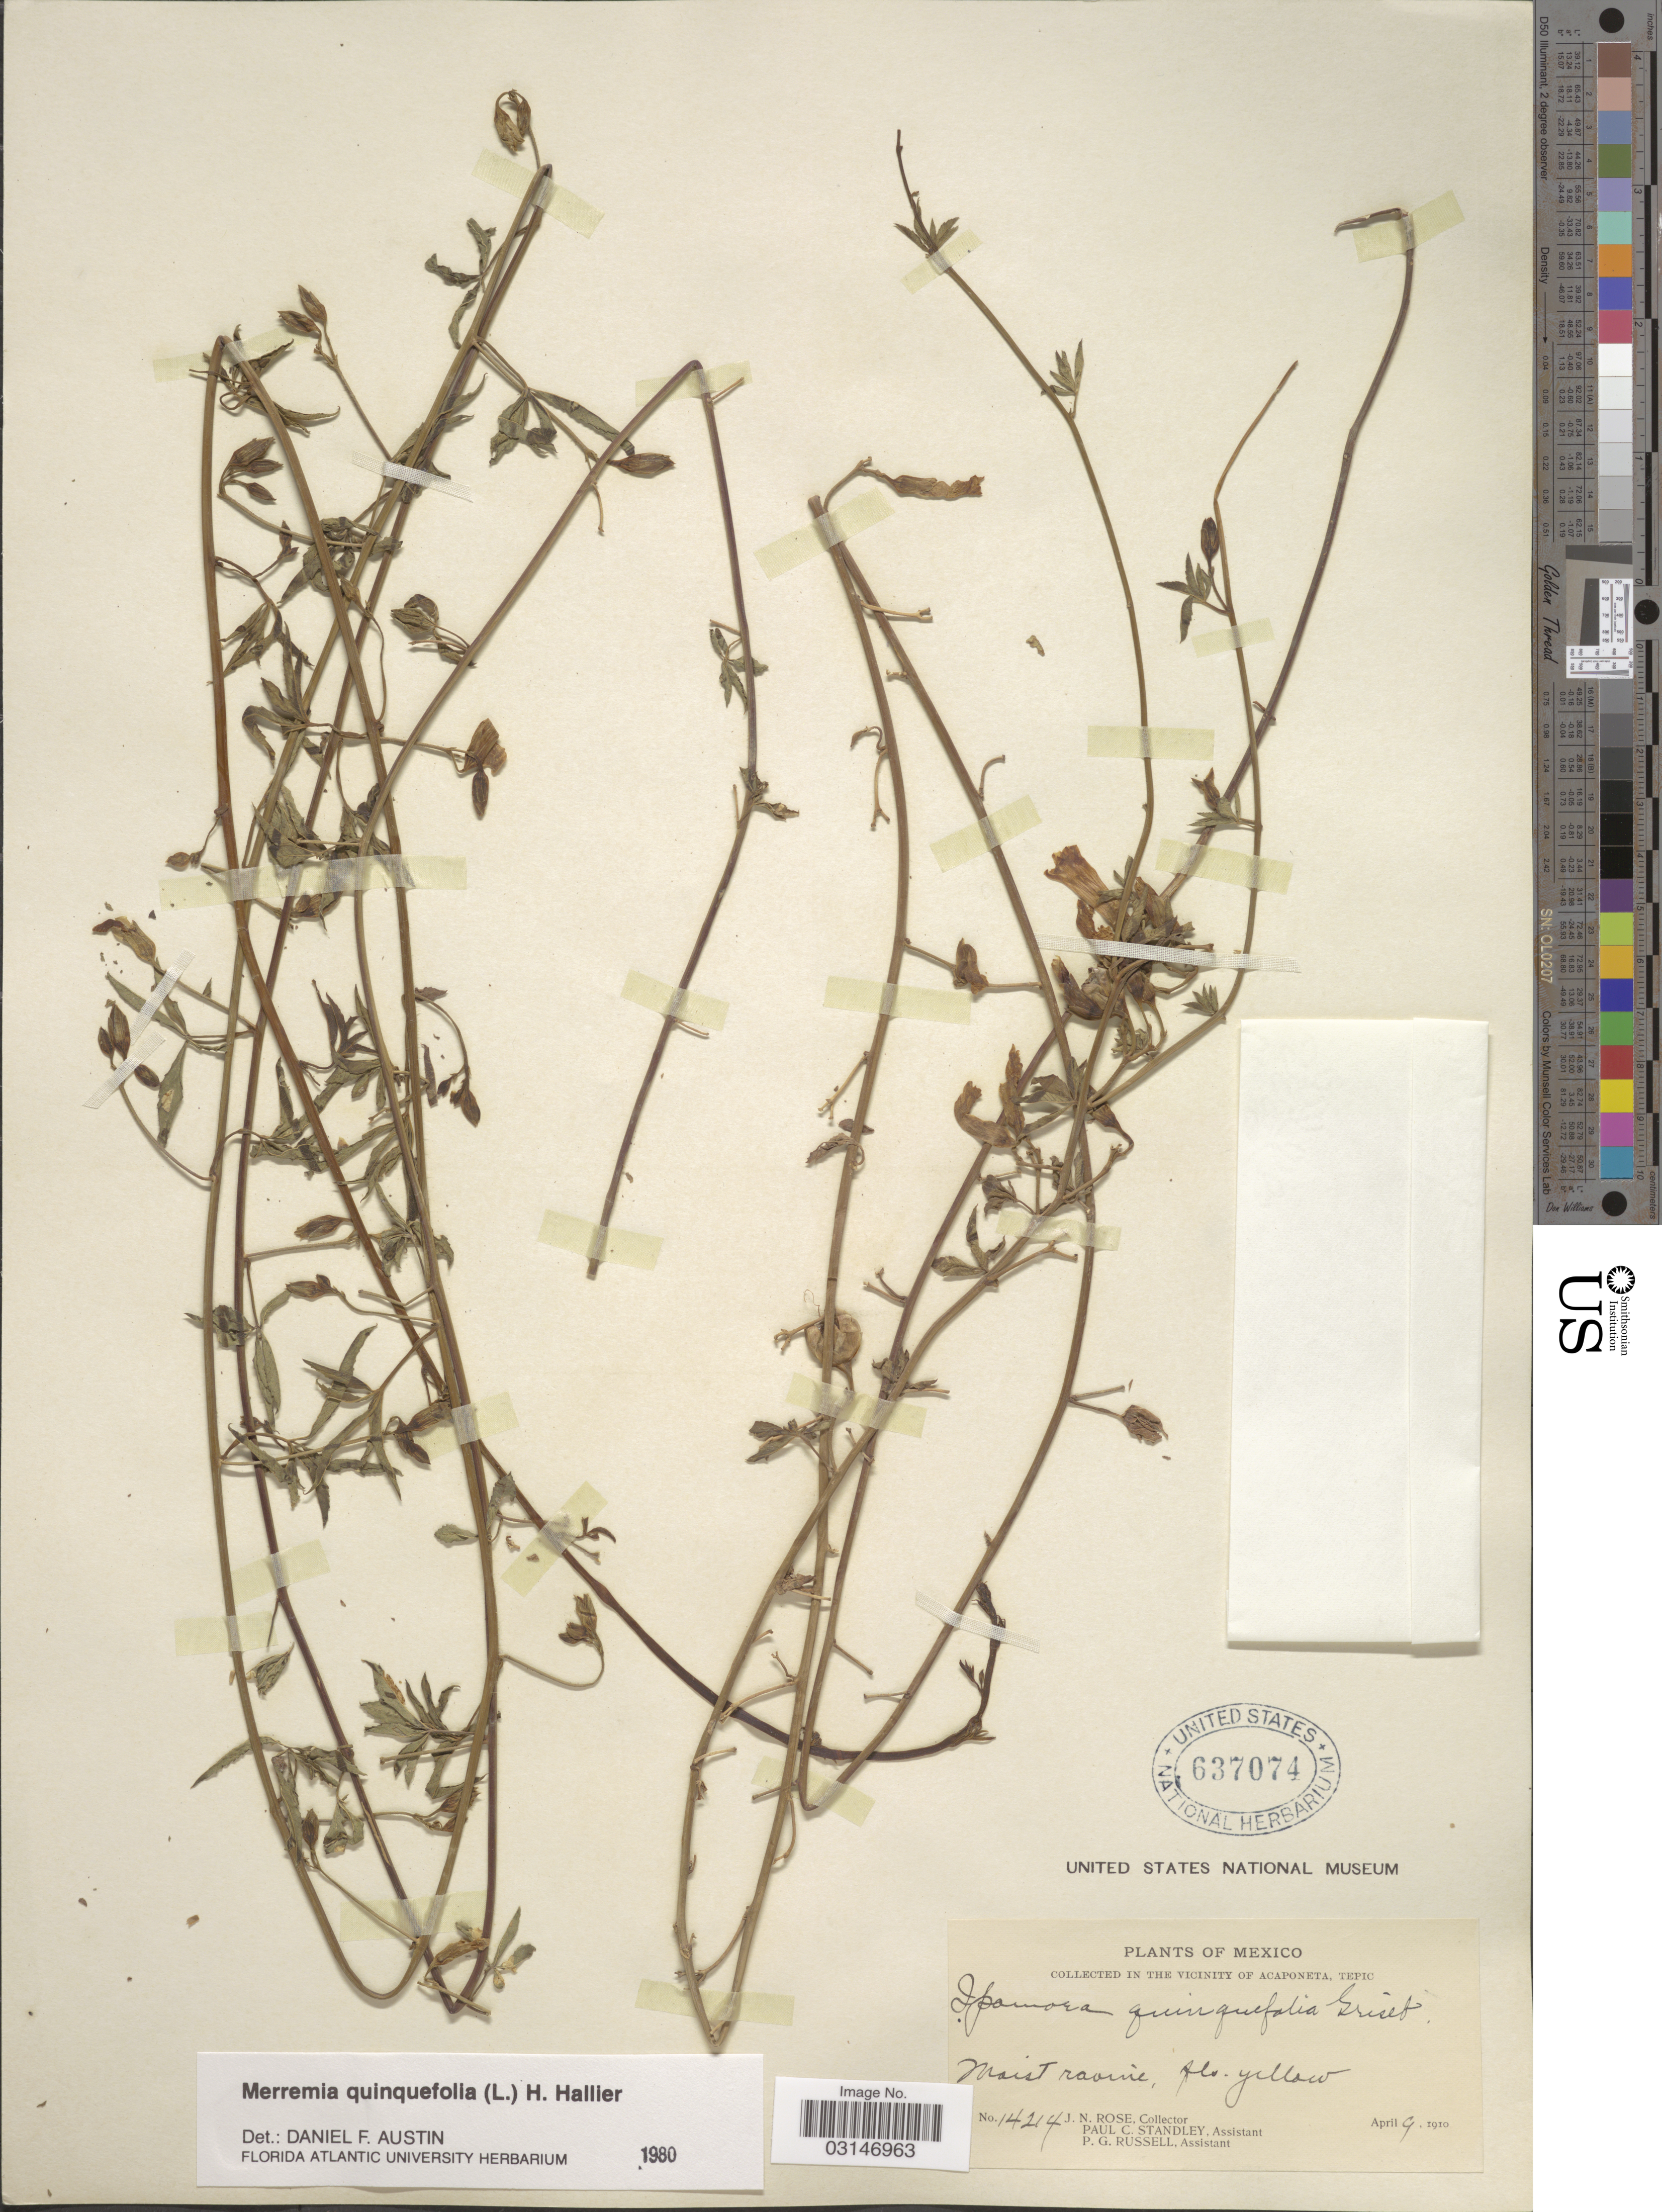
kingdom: Plantae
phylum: Tracheophyta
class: Magnoliopsida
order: Solanales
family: Convolvulaceae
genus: Distimake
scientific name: Distimake quinquefolius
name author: (L.) A. R. Simões & Staples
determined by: Strong, Mark T., (BOT), Smithsonian Institution - National Museum of Natural History (UNITED STATES)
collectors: J. N. Rose, P. C. Standley & P. G. Russell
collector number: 14214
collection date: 1910-04-09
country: Mexico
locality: In The Vicinity of Acaponeta, Tepic.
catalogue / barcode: US 637074